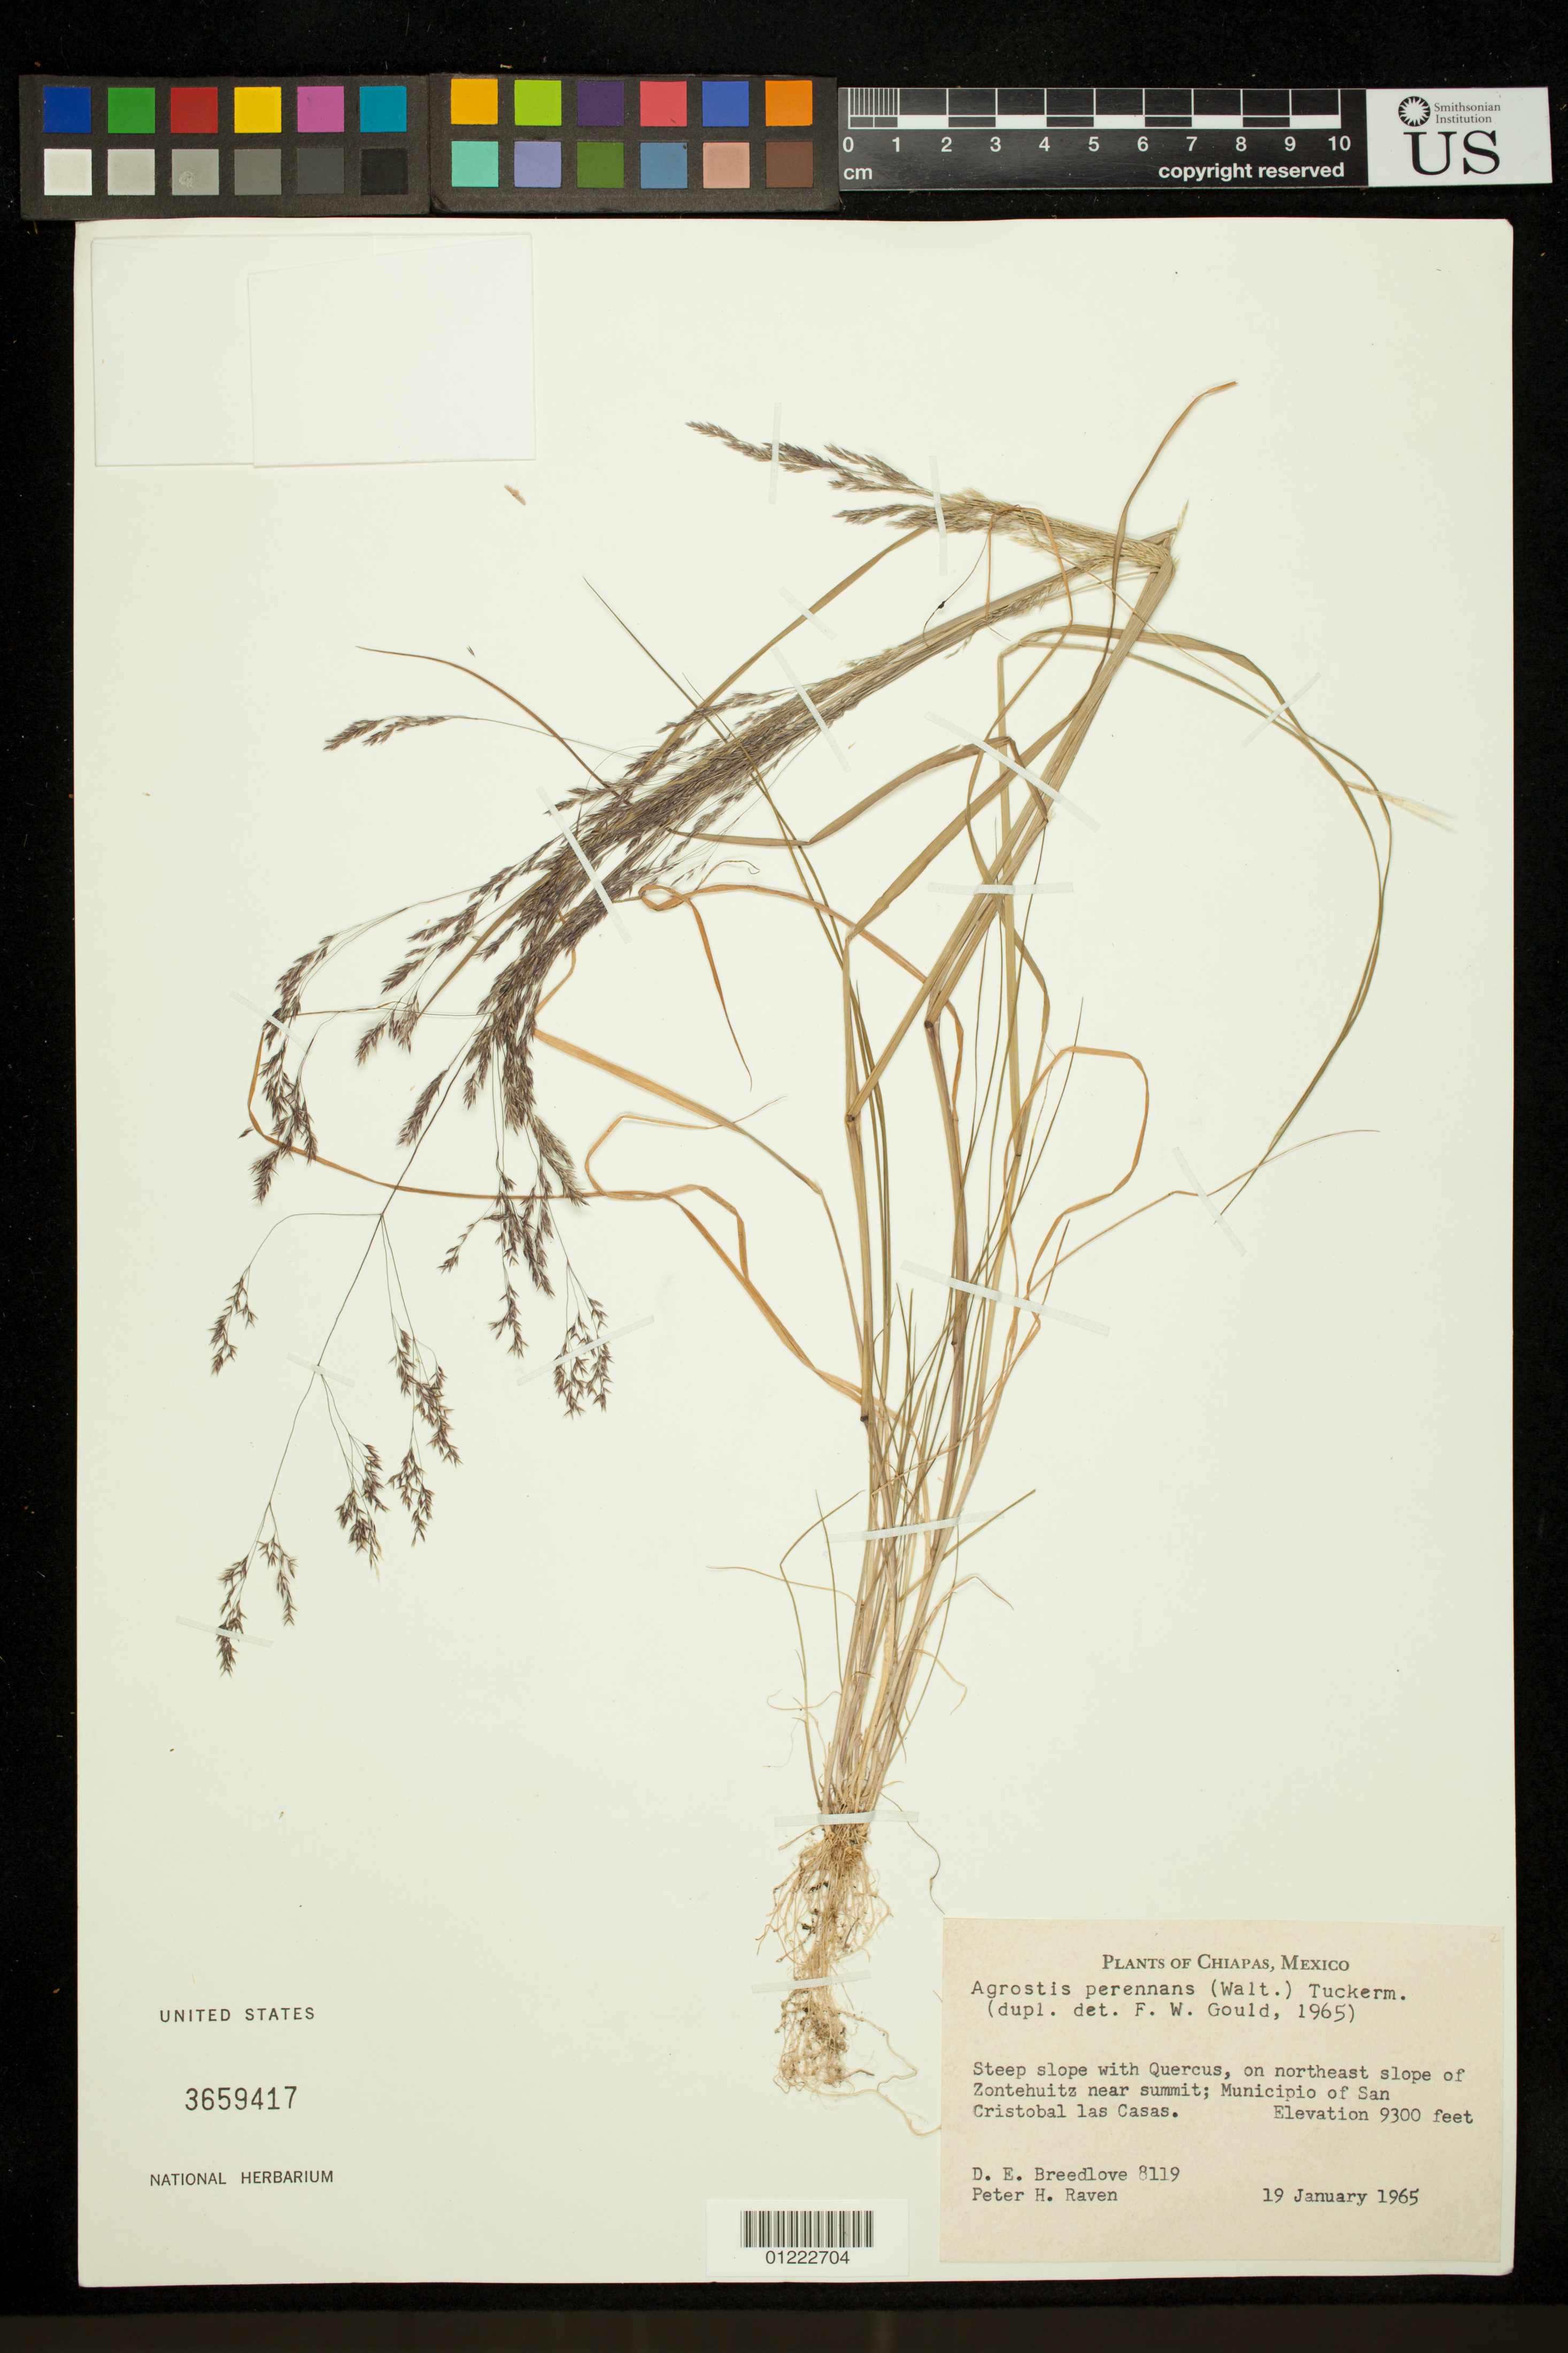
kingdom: Plantae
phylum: Tracheophyta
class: Liliopsida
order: Poales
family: Poaceae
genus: Agrostis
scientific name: Agrostis perennans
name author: (Walter) Tuck.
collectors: D. E. Breedlove & P. H. Raven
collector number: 8119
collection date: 1965-01-19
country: Mexico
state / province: Chiapas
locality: on northeast slope of Zontehuitz near summit; Municipio of San Cristobal las Casas.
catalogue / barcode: US 3659417